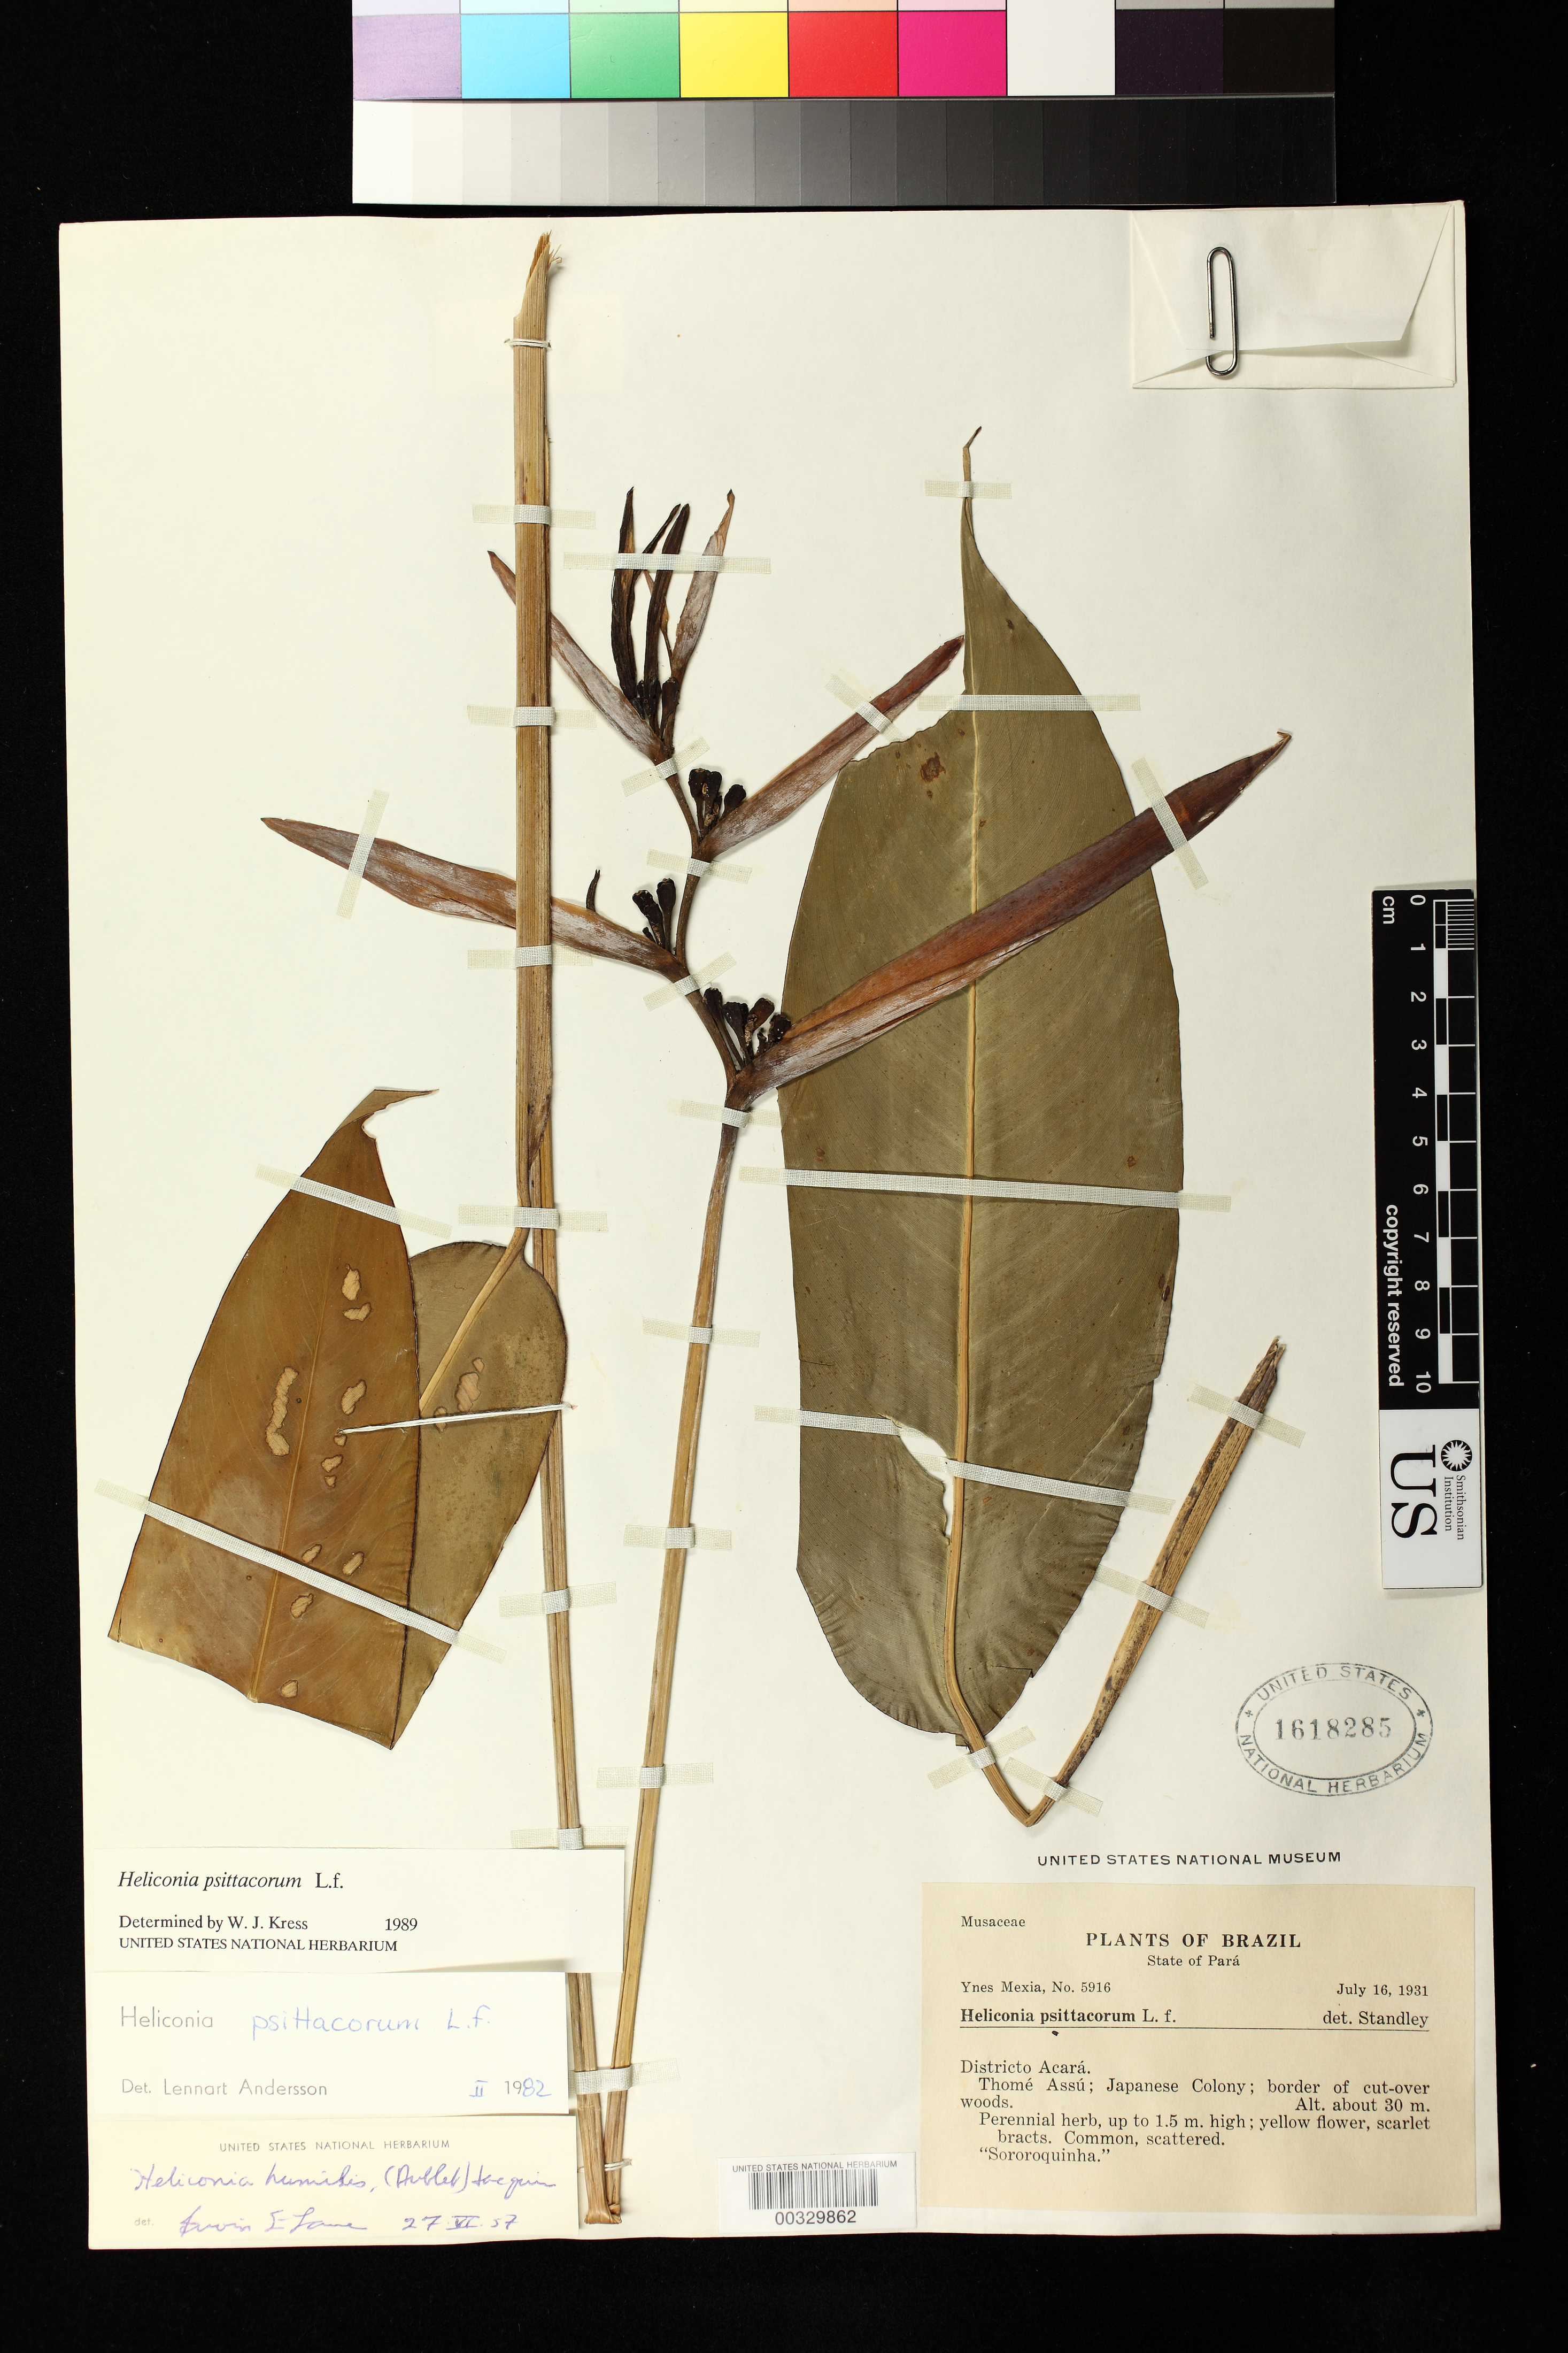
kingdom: Plantae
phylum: Tracheophyta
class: Liliopsida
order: Zingiberales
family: Heliconiaceae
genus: Heliconia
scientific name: Heliconia psittacorum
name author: L. f.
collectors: Y. Mexia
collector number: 5916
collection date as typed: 16 Jul 1931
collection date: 1931-07-16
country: Brazil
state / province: Pará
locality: Dist acara, thome assu, japanese colony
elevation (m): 30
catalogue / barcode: US 1618285